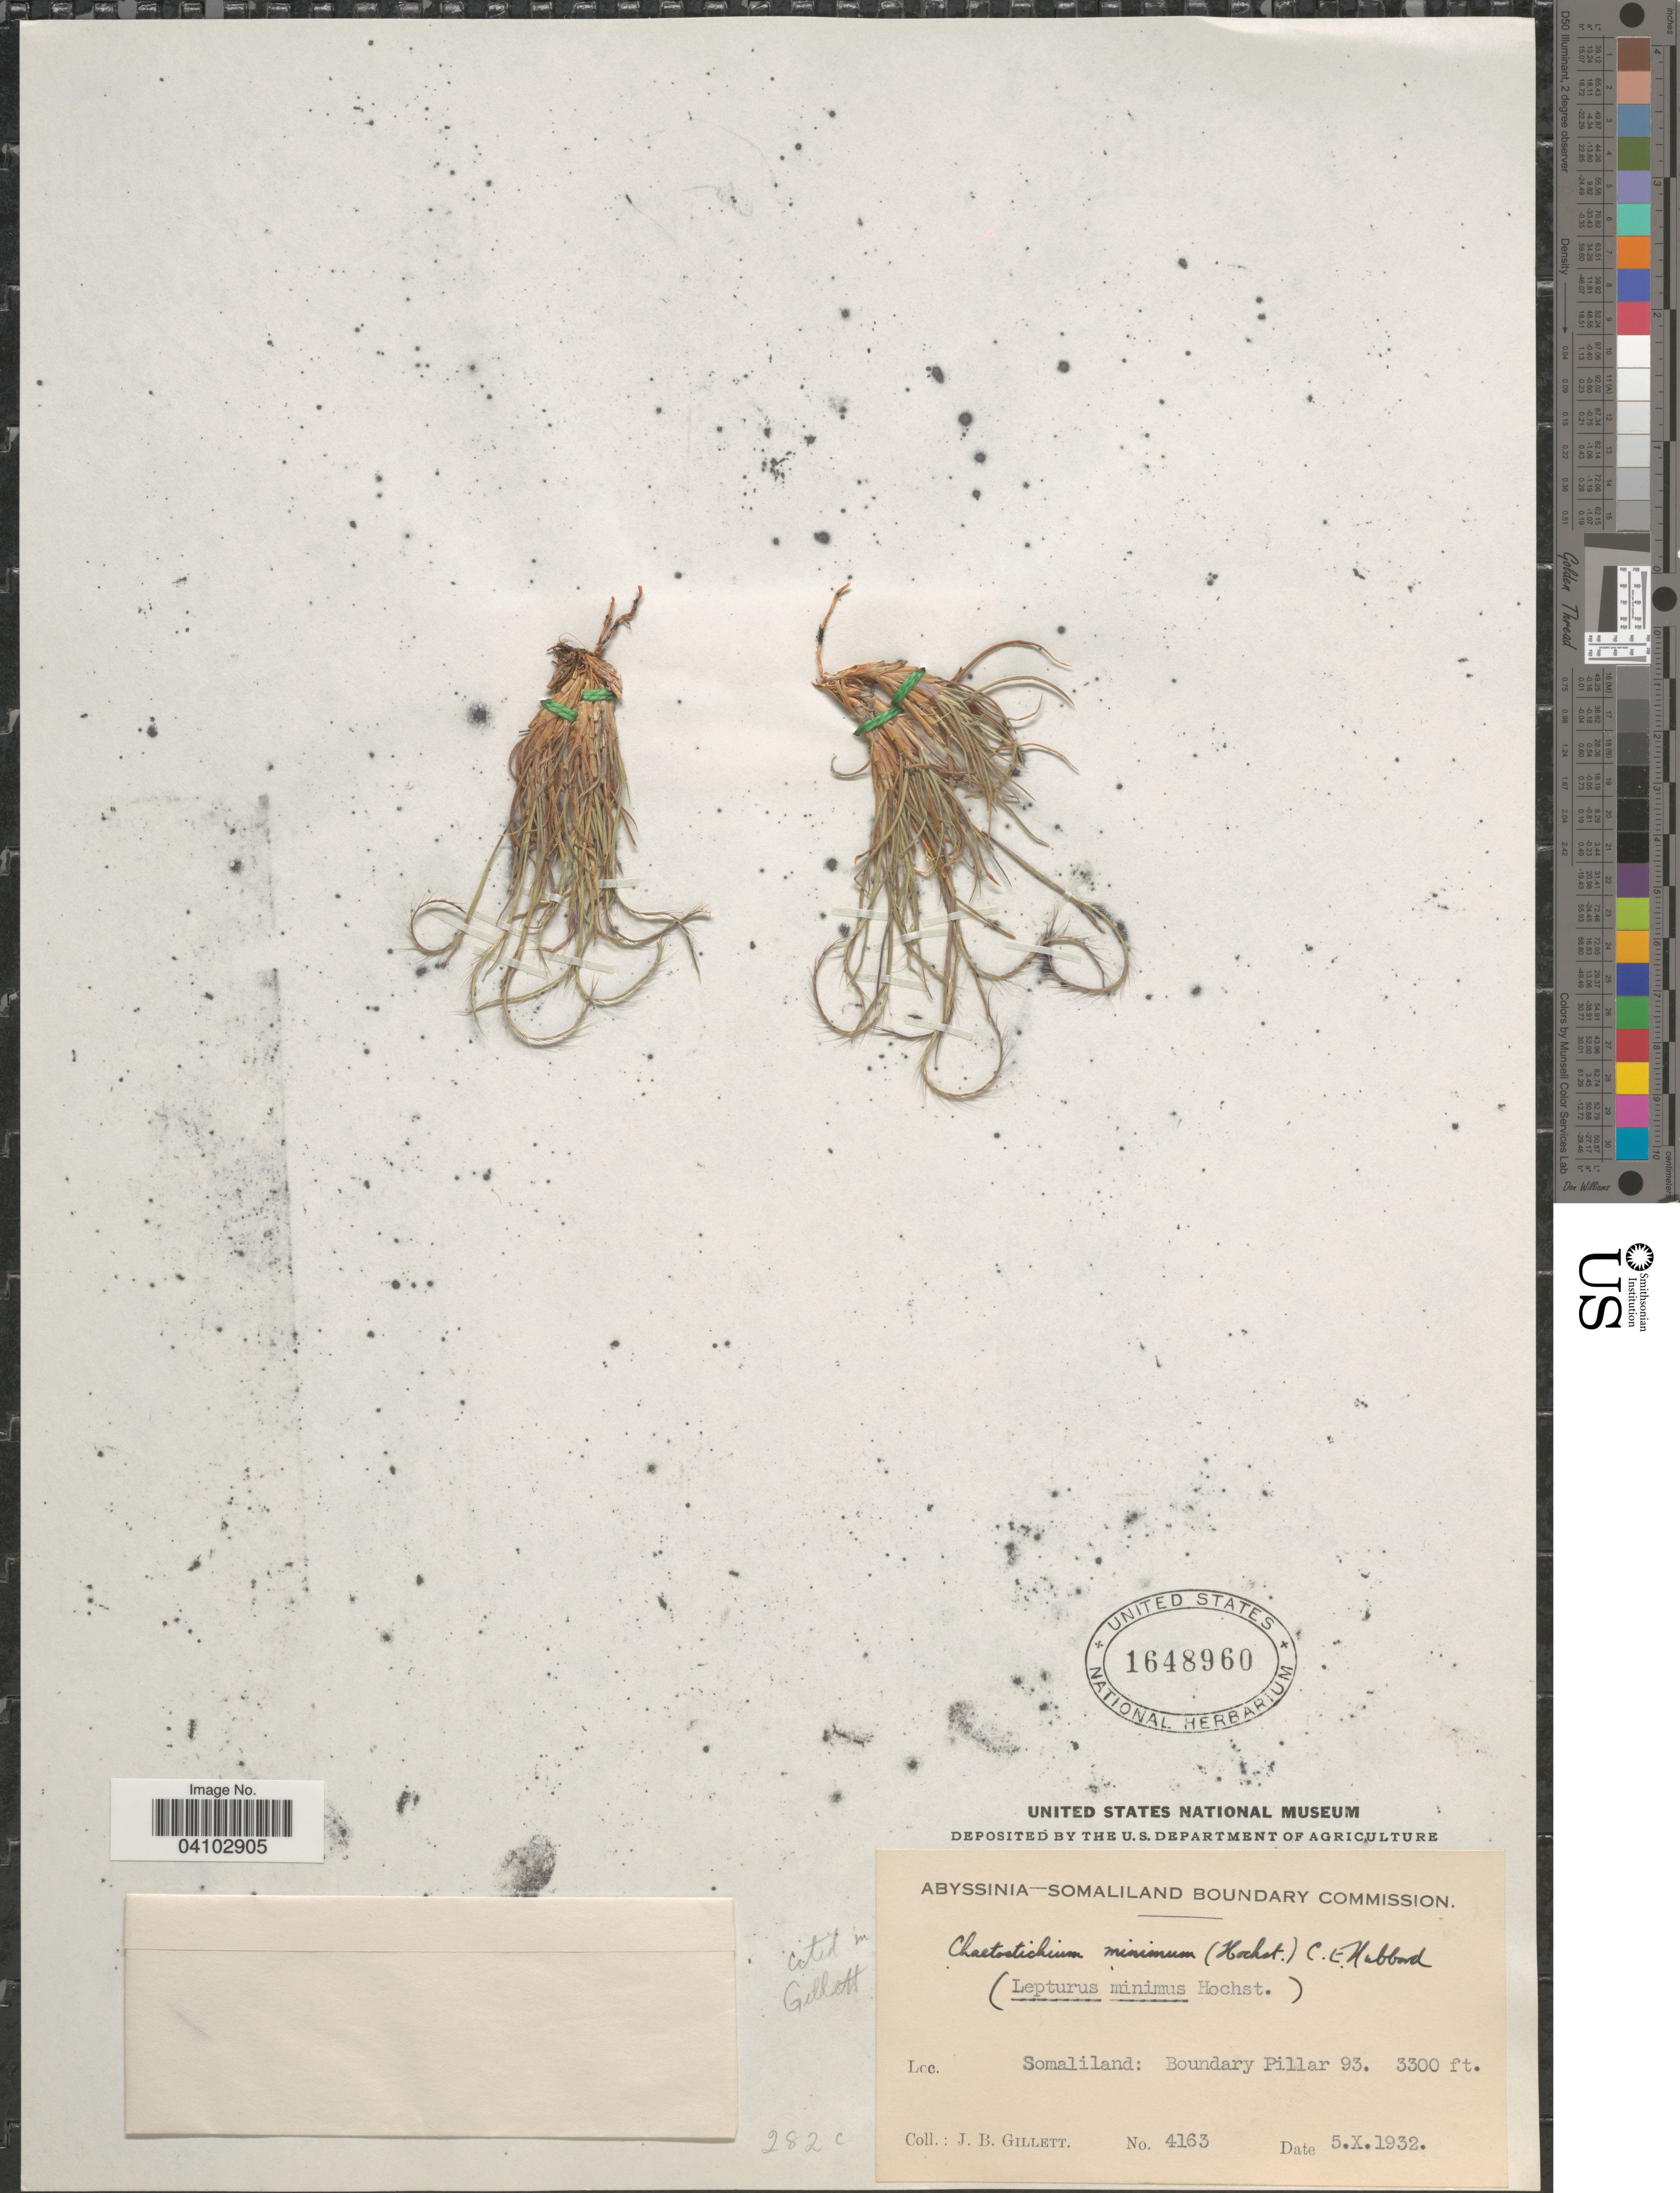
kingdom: Plantae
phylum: Tracheophyta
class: Liliopsida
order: Poales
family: Poaceae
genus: Oropetium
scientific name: Oropetium minimum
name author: (Hochst.) Pilg.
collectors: J. B. Gillett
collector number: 4163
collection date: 1932-10-05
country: Ethiopia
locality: Abyssinia. Somaliland: Boundary Pillar 93.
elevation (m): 1006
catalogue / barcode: US 1648960